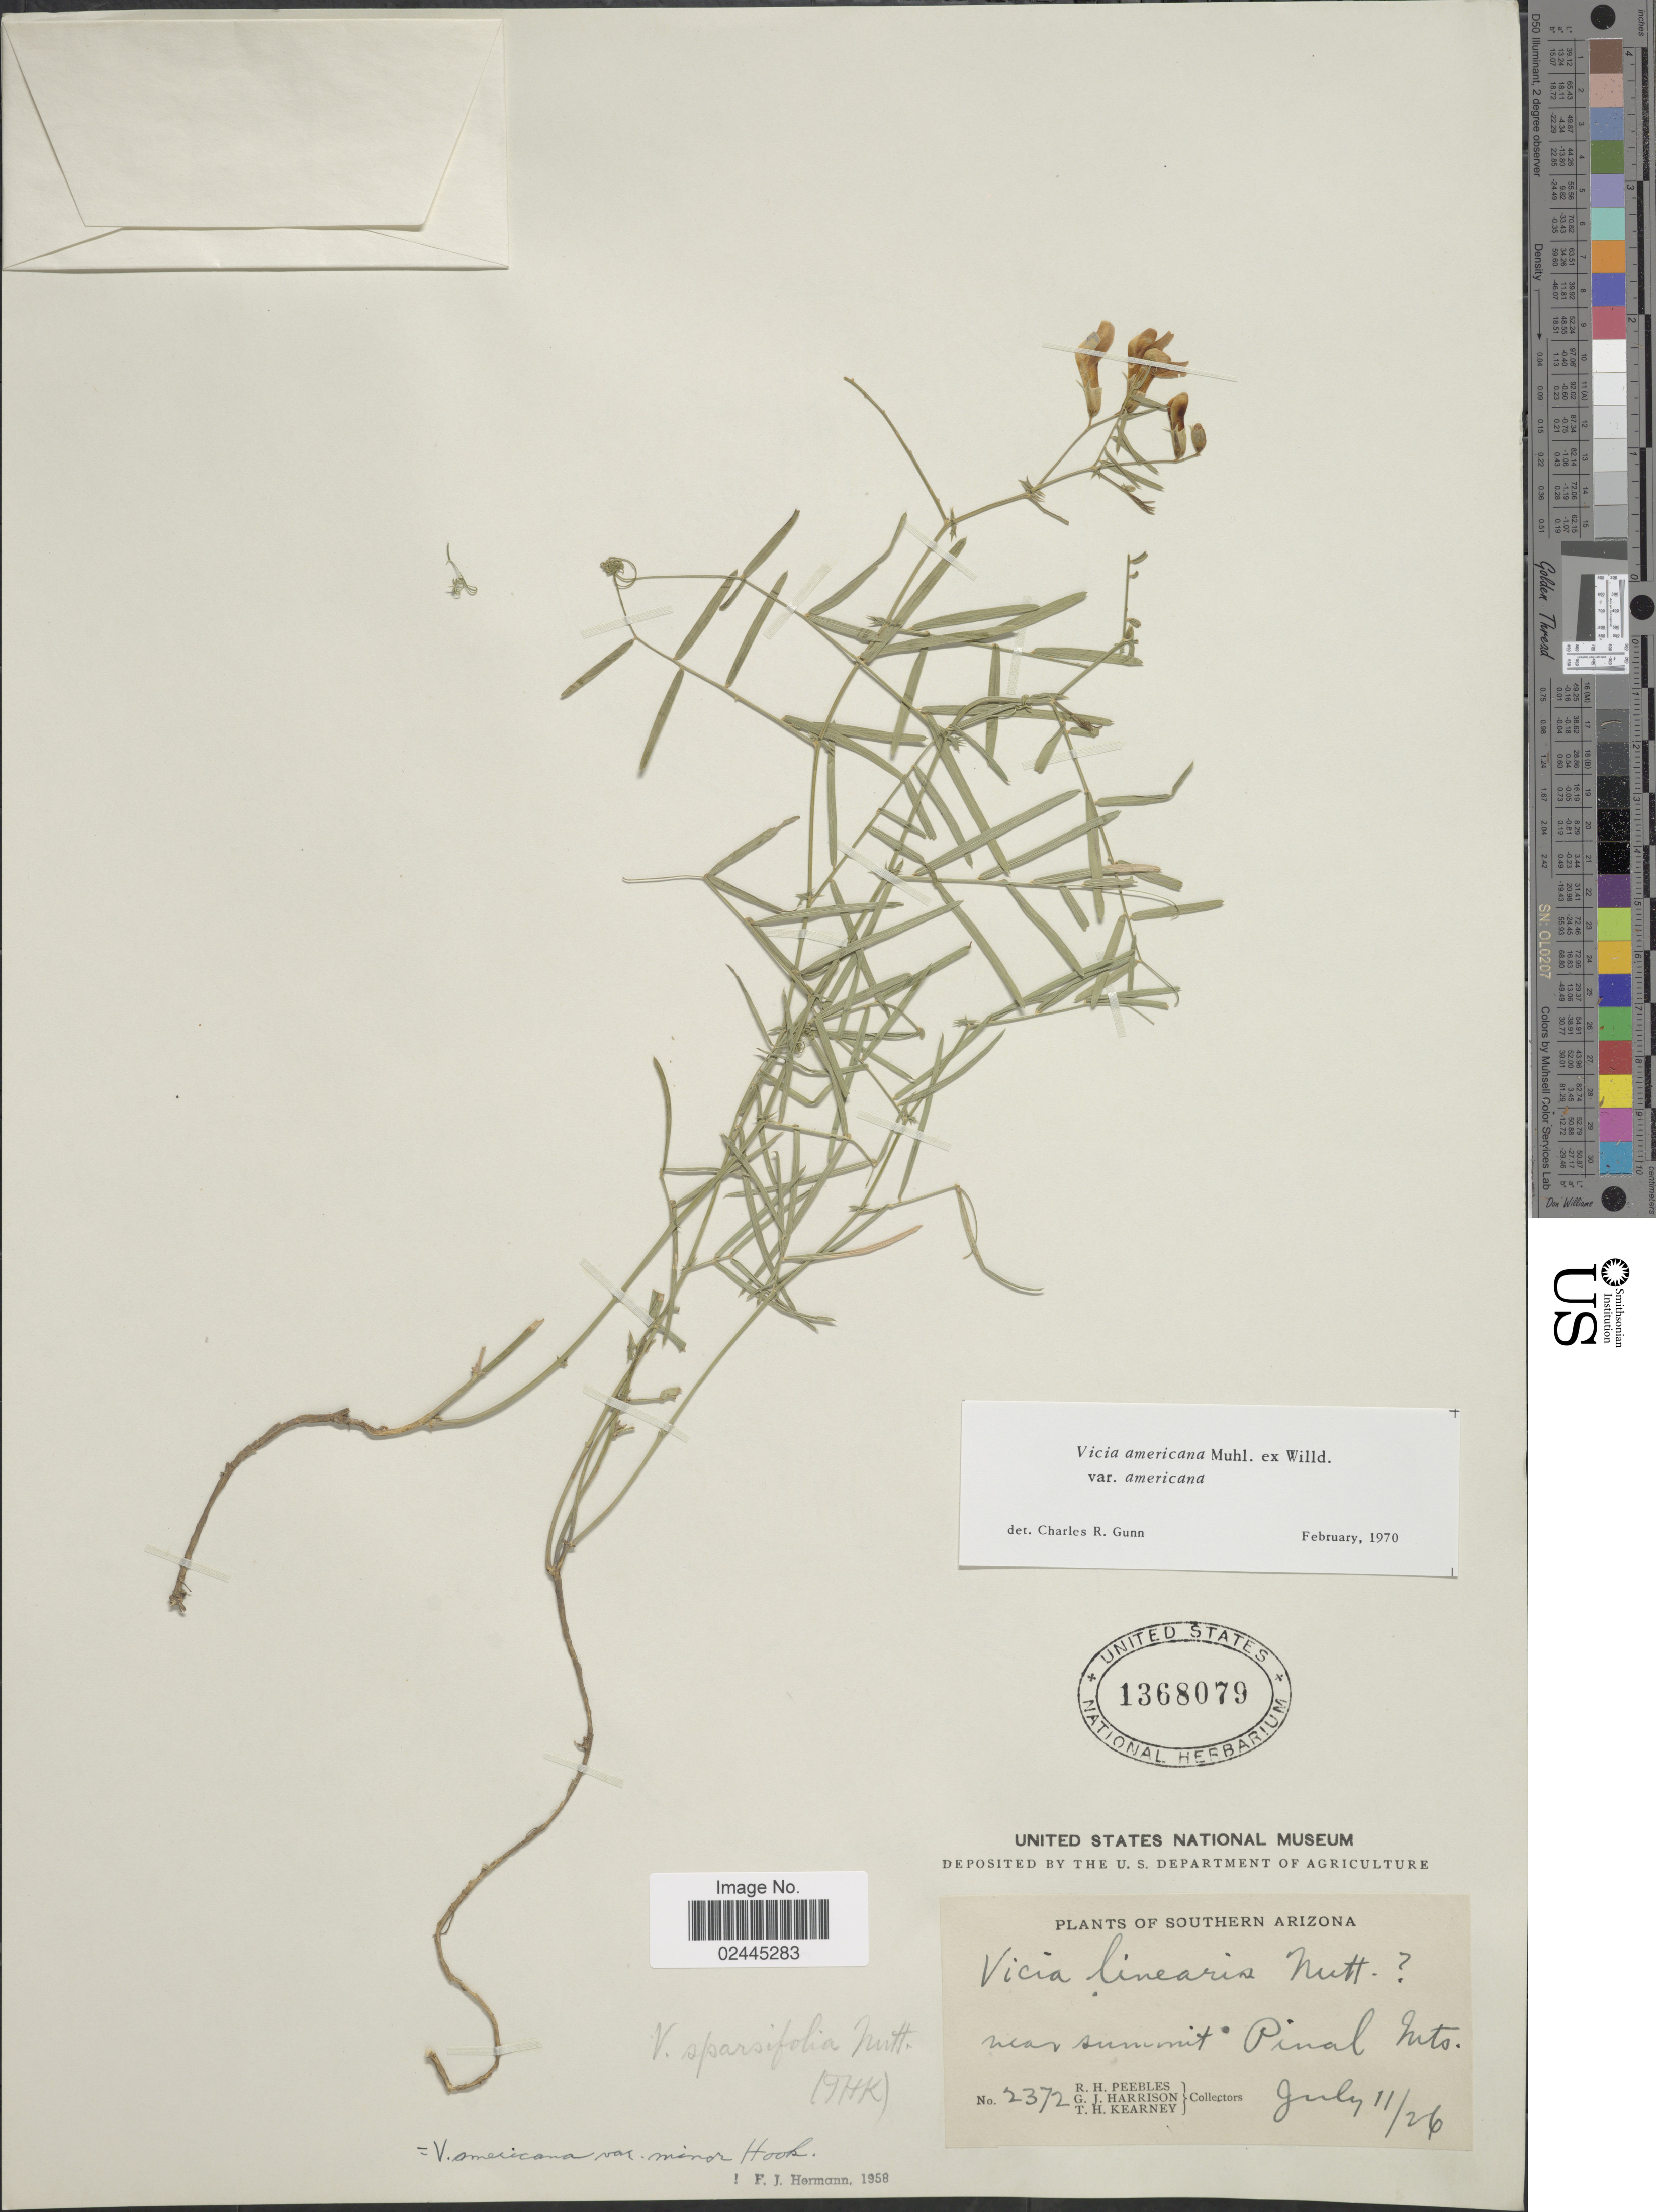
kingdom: Plantae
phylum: Tracheophyta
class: Magnoliopsida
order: Fabales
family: Fabaceae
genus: Vicia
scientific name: Vicia americana var. americana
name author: Muhl. ex Willd.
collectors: R. H. Peebles, G. J. Harrison & T. H. Kearney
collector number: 2372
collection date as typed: Transcribed d/m/y: 11/7/26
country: United States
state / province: Arizona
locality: Southern Arizona, near summit Pinal Mts.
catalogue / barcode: US 1368079